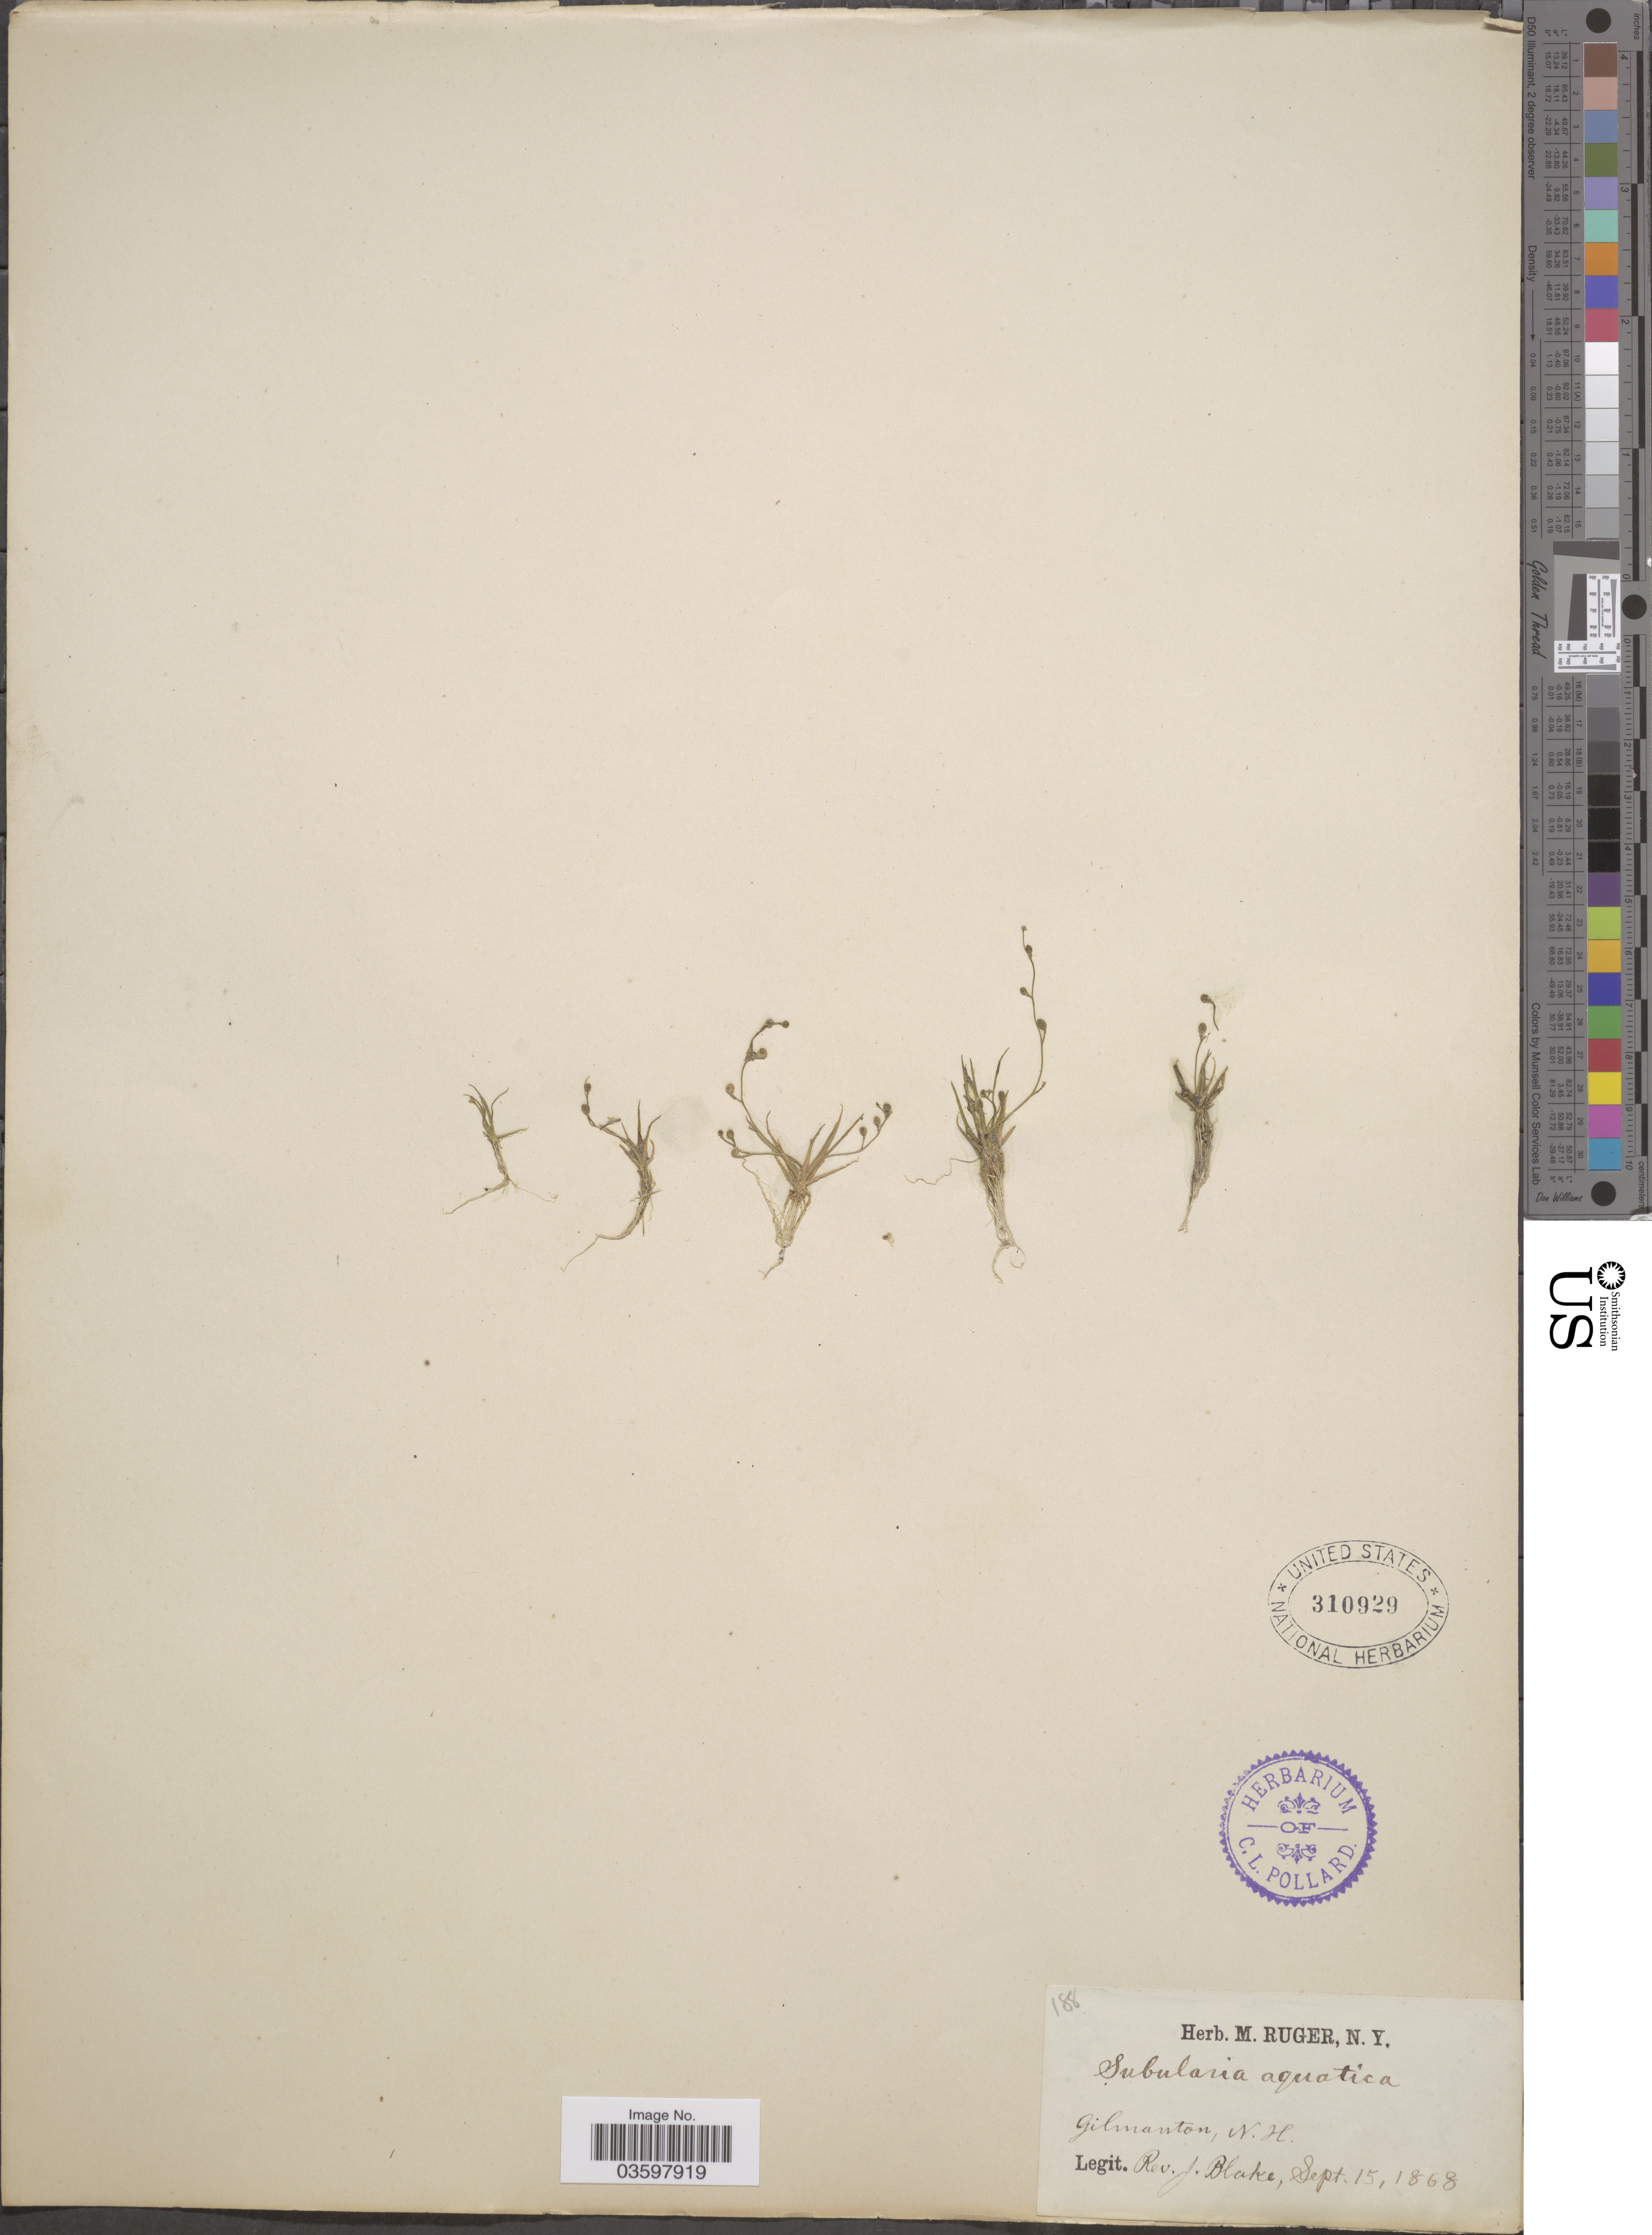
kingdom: Plantae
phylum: Tracheophyta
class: Magnoliopsida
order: Brassicales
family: Brassicaceae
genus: Subularia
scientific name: Subularia aquatica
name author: L.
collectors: J. Blake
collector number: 188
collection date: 1868-09-15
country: United States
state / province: New Hampshire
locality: Gilmanton.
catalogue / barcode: US 310929